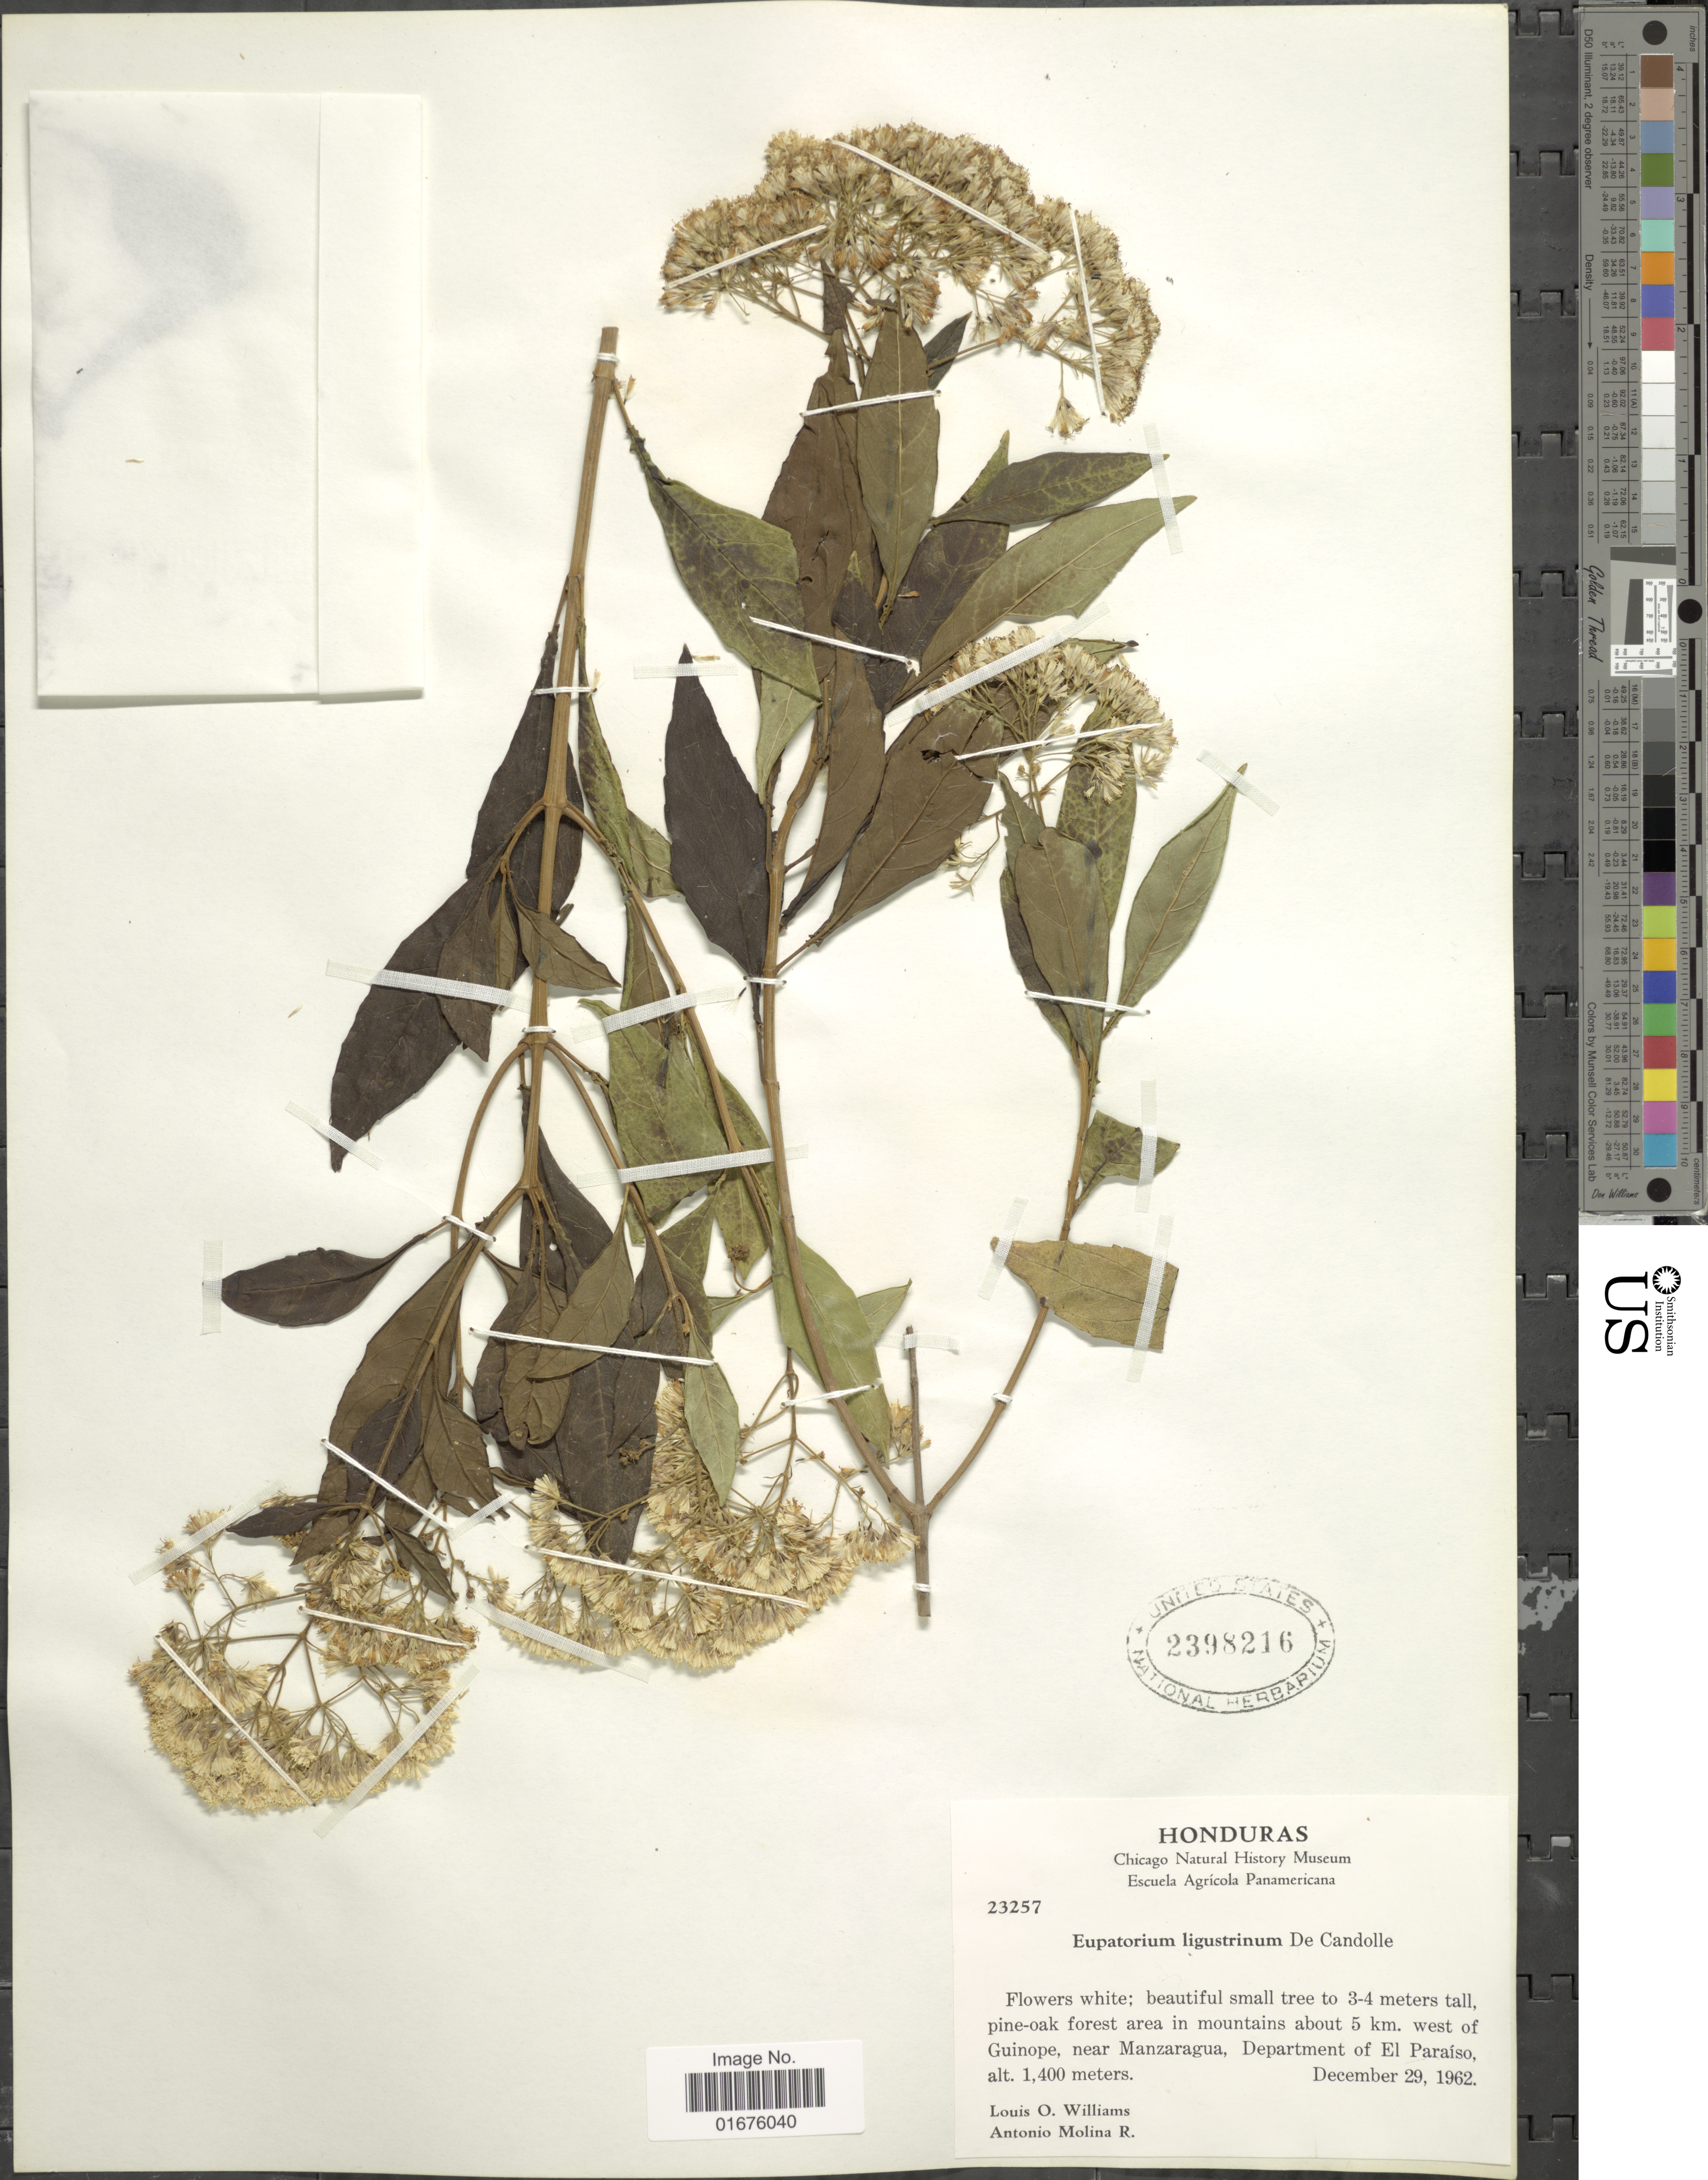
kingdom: Plantae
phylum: Tracheophyta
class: Magnoliopsida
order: Asterales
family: Asteraceae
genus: Ageratina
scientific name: Ageratina ligustrina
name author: (DC.) R.M. King & H. Rob.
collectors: L. O. Williams & A. Molina R.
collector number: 23257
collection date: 1962-12-29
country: Honduras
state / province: El Paraíso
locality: Pine-oak forest area in mountains about 5 km. west of Guinope, near Manzaragua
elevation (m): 1400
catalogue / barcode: US 2398216